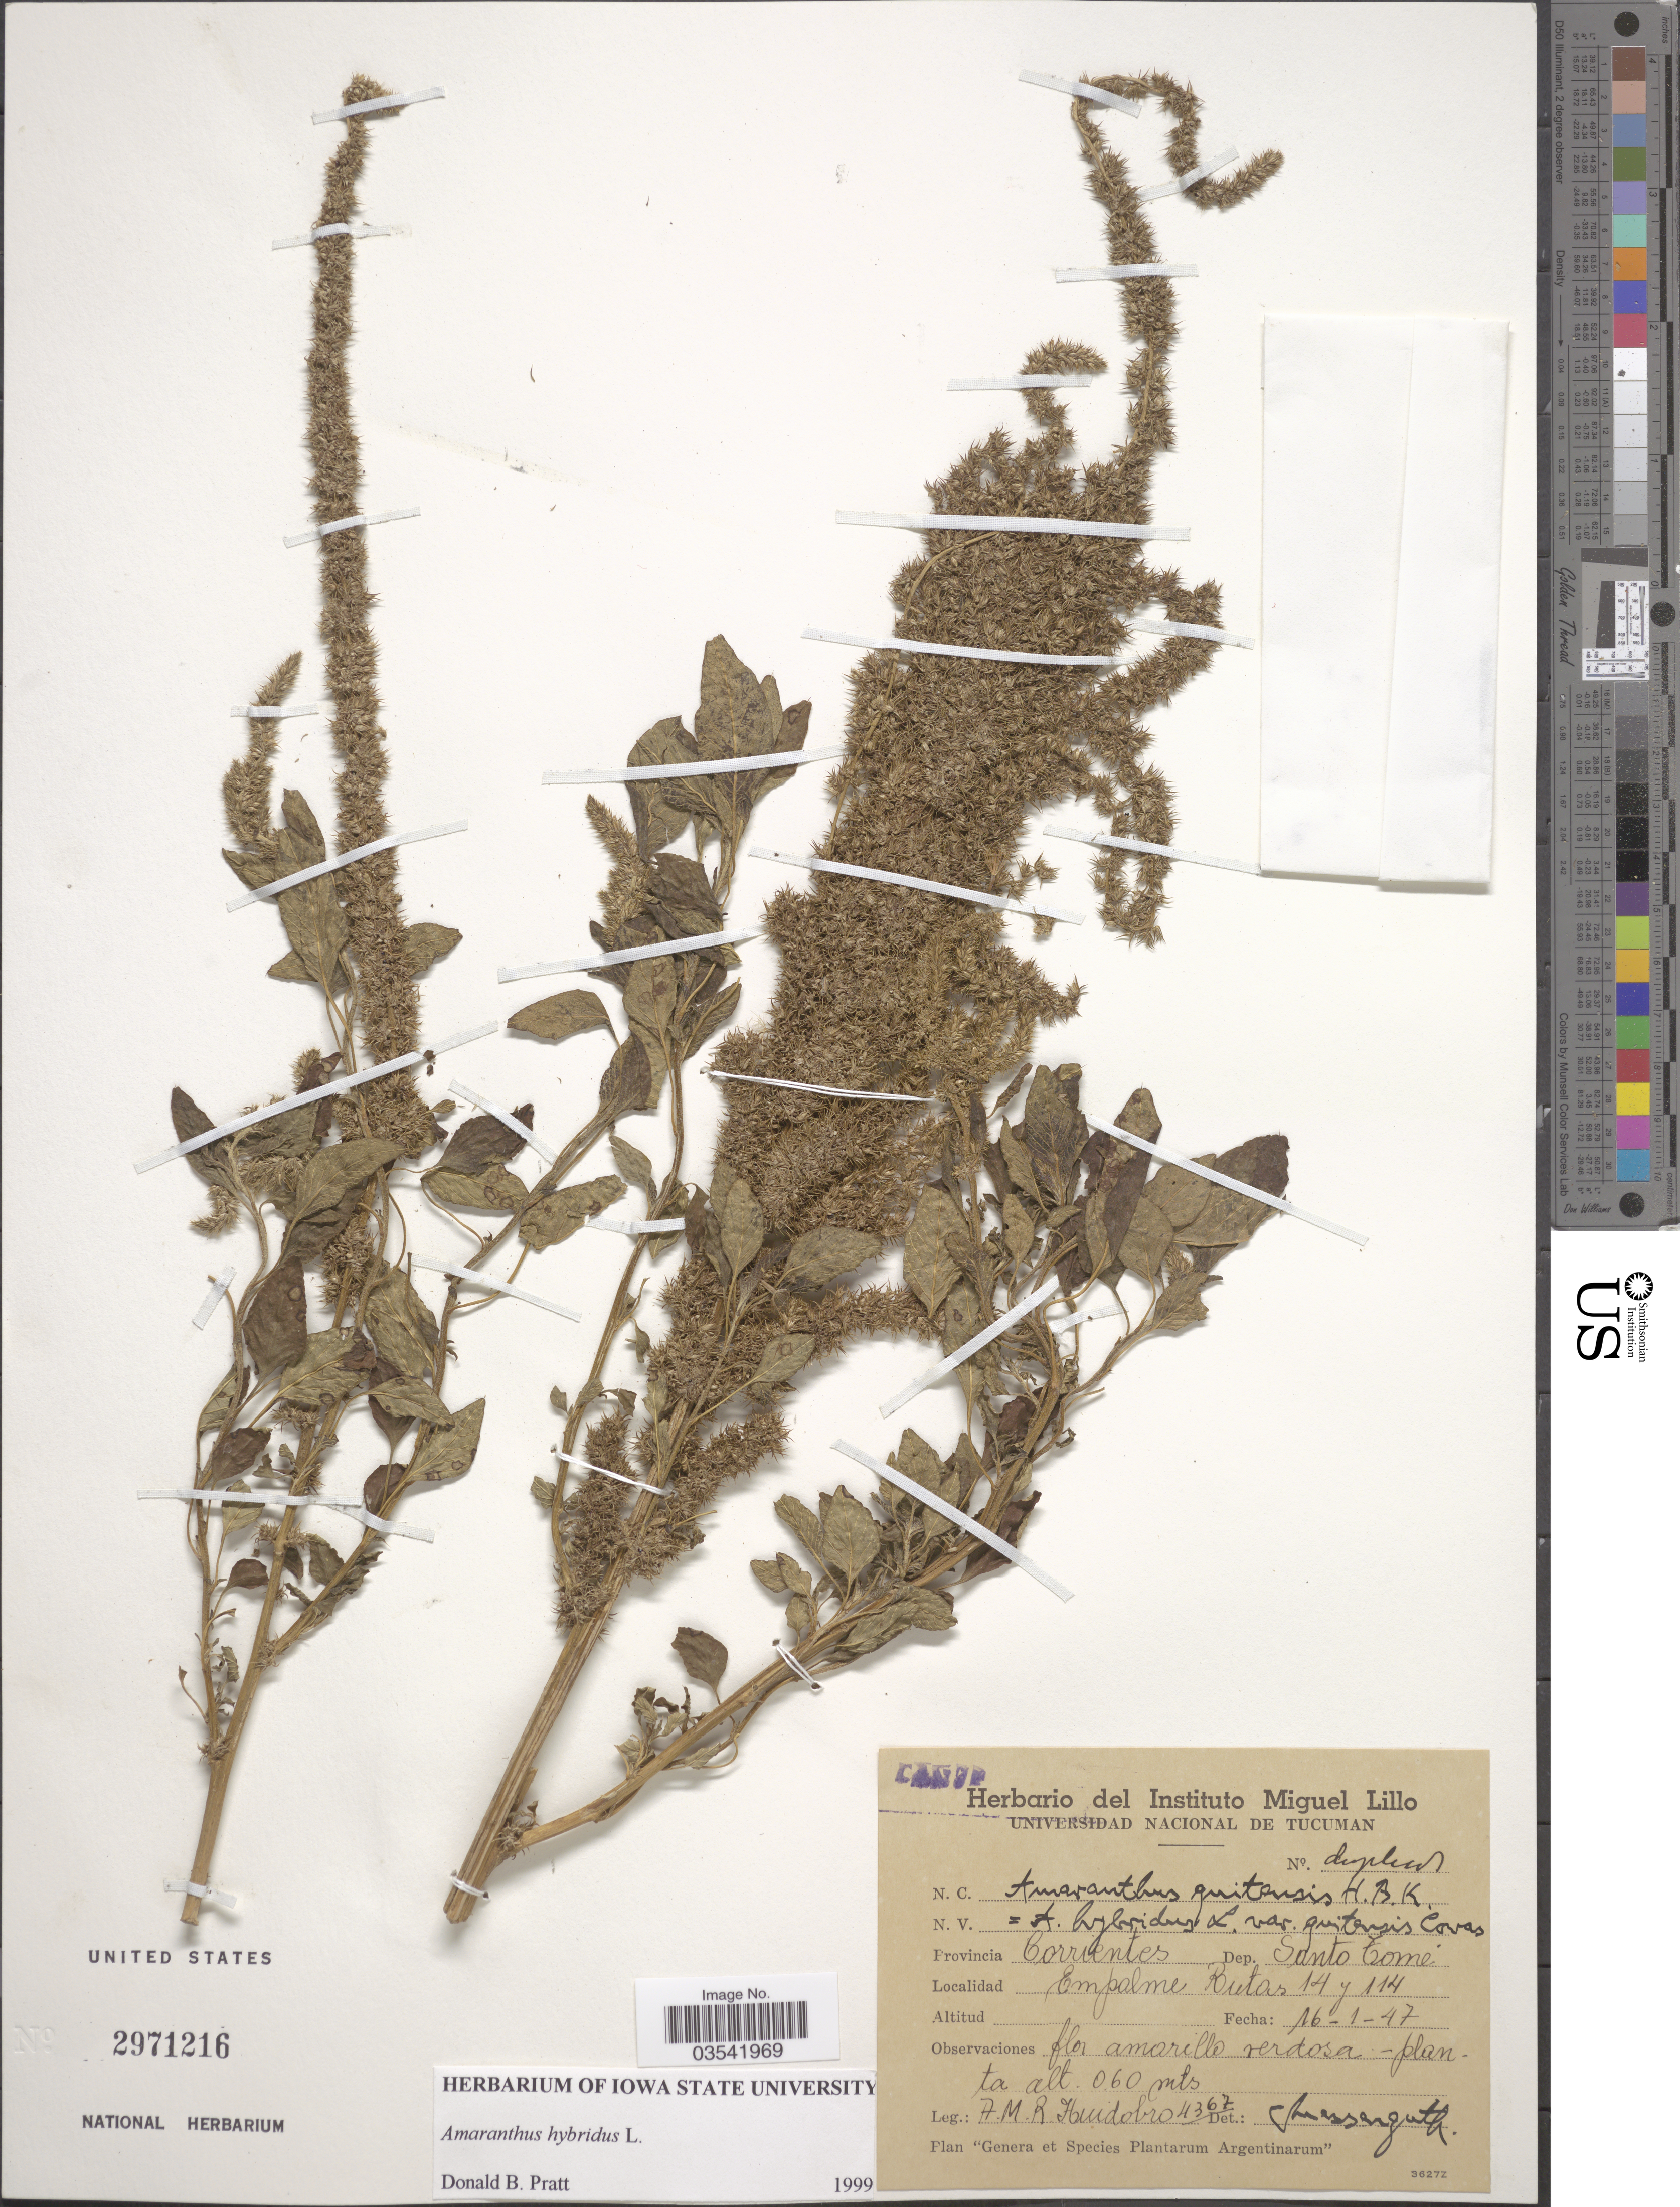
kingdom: Plantae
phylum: Tracheophyta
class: Magnoliopsida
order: Caryophyllales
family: Amaranthaceae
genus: Amaranthus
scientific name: Amaranthus hybridus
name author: L.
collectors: A. M. R. Huidobro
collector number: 4367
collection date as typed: Transcribed d/m/y: 16/1/47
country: Argentina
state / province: Corrientes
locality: Dep. Santo Tomé. Empalme Rutas 14 y 114.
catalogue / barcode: US 2971216